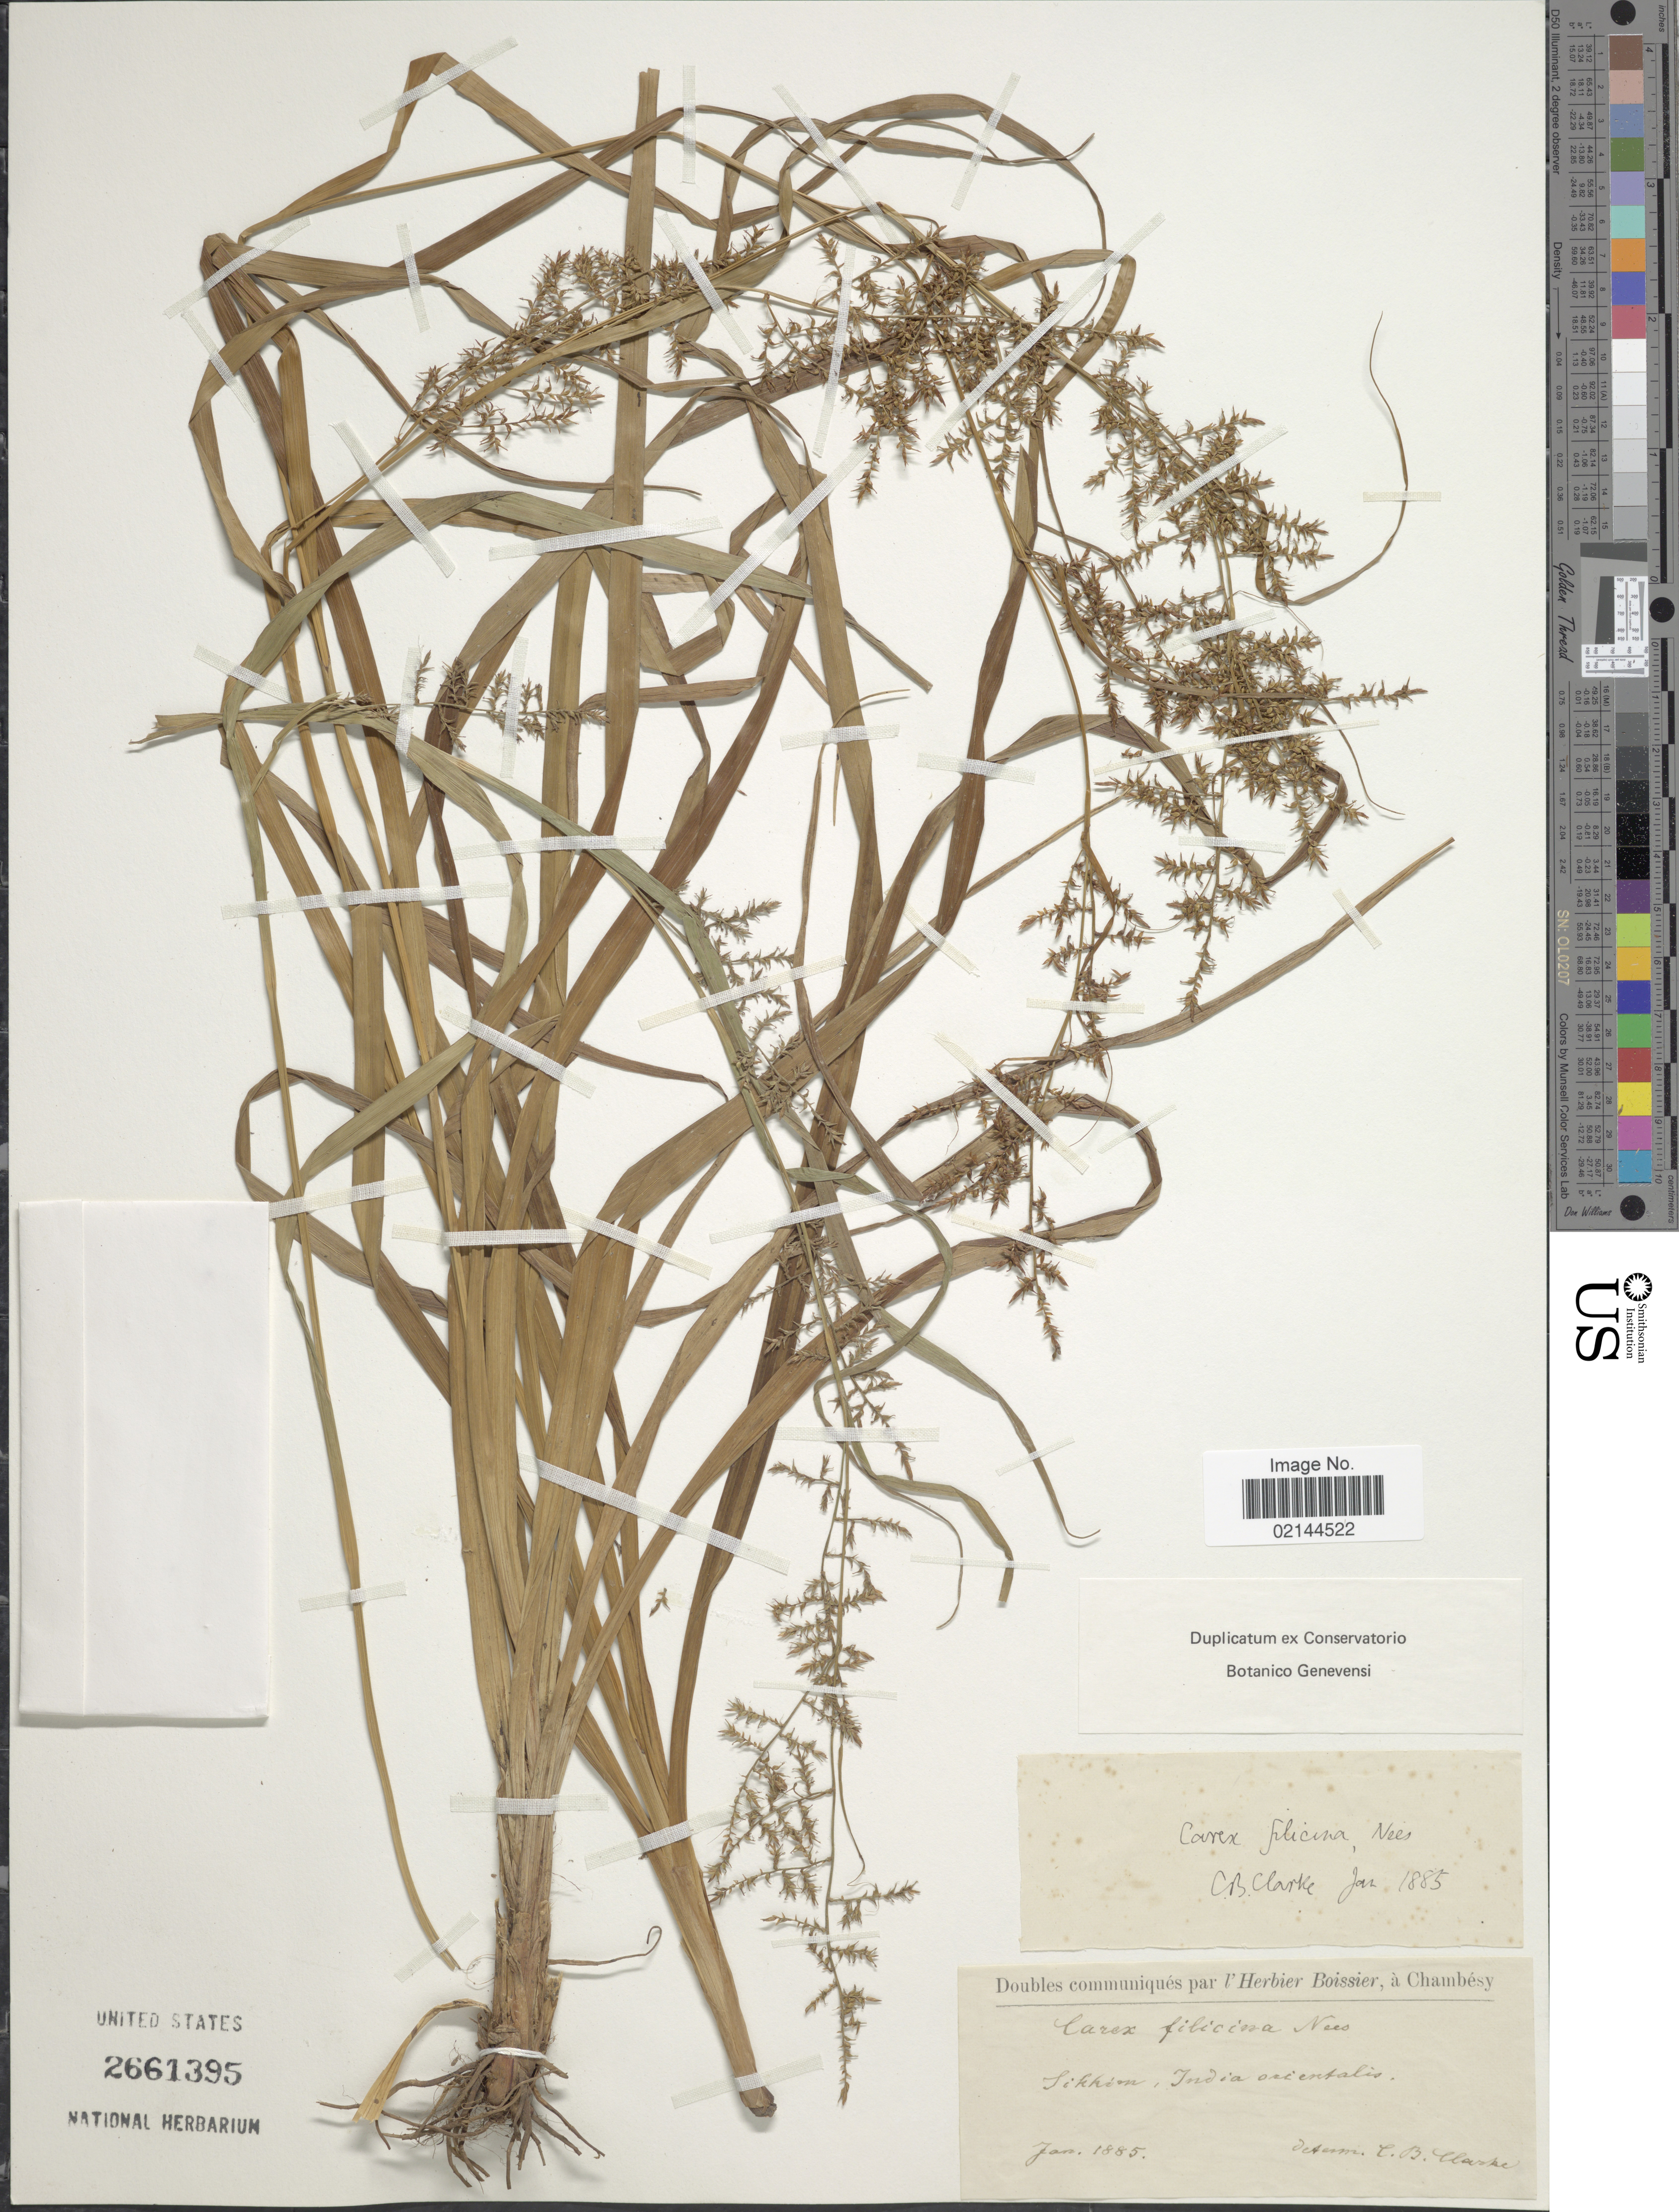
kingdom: Plantae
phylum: Tracheophyta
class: Liliopsida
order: Poales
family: Cyperaceae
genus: Carex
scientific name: Carex filicina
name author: Nees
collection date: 1885-01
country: India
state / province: Sikkim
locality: India occidentalis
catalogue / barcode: US 2661395